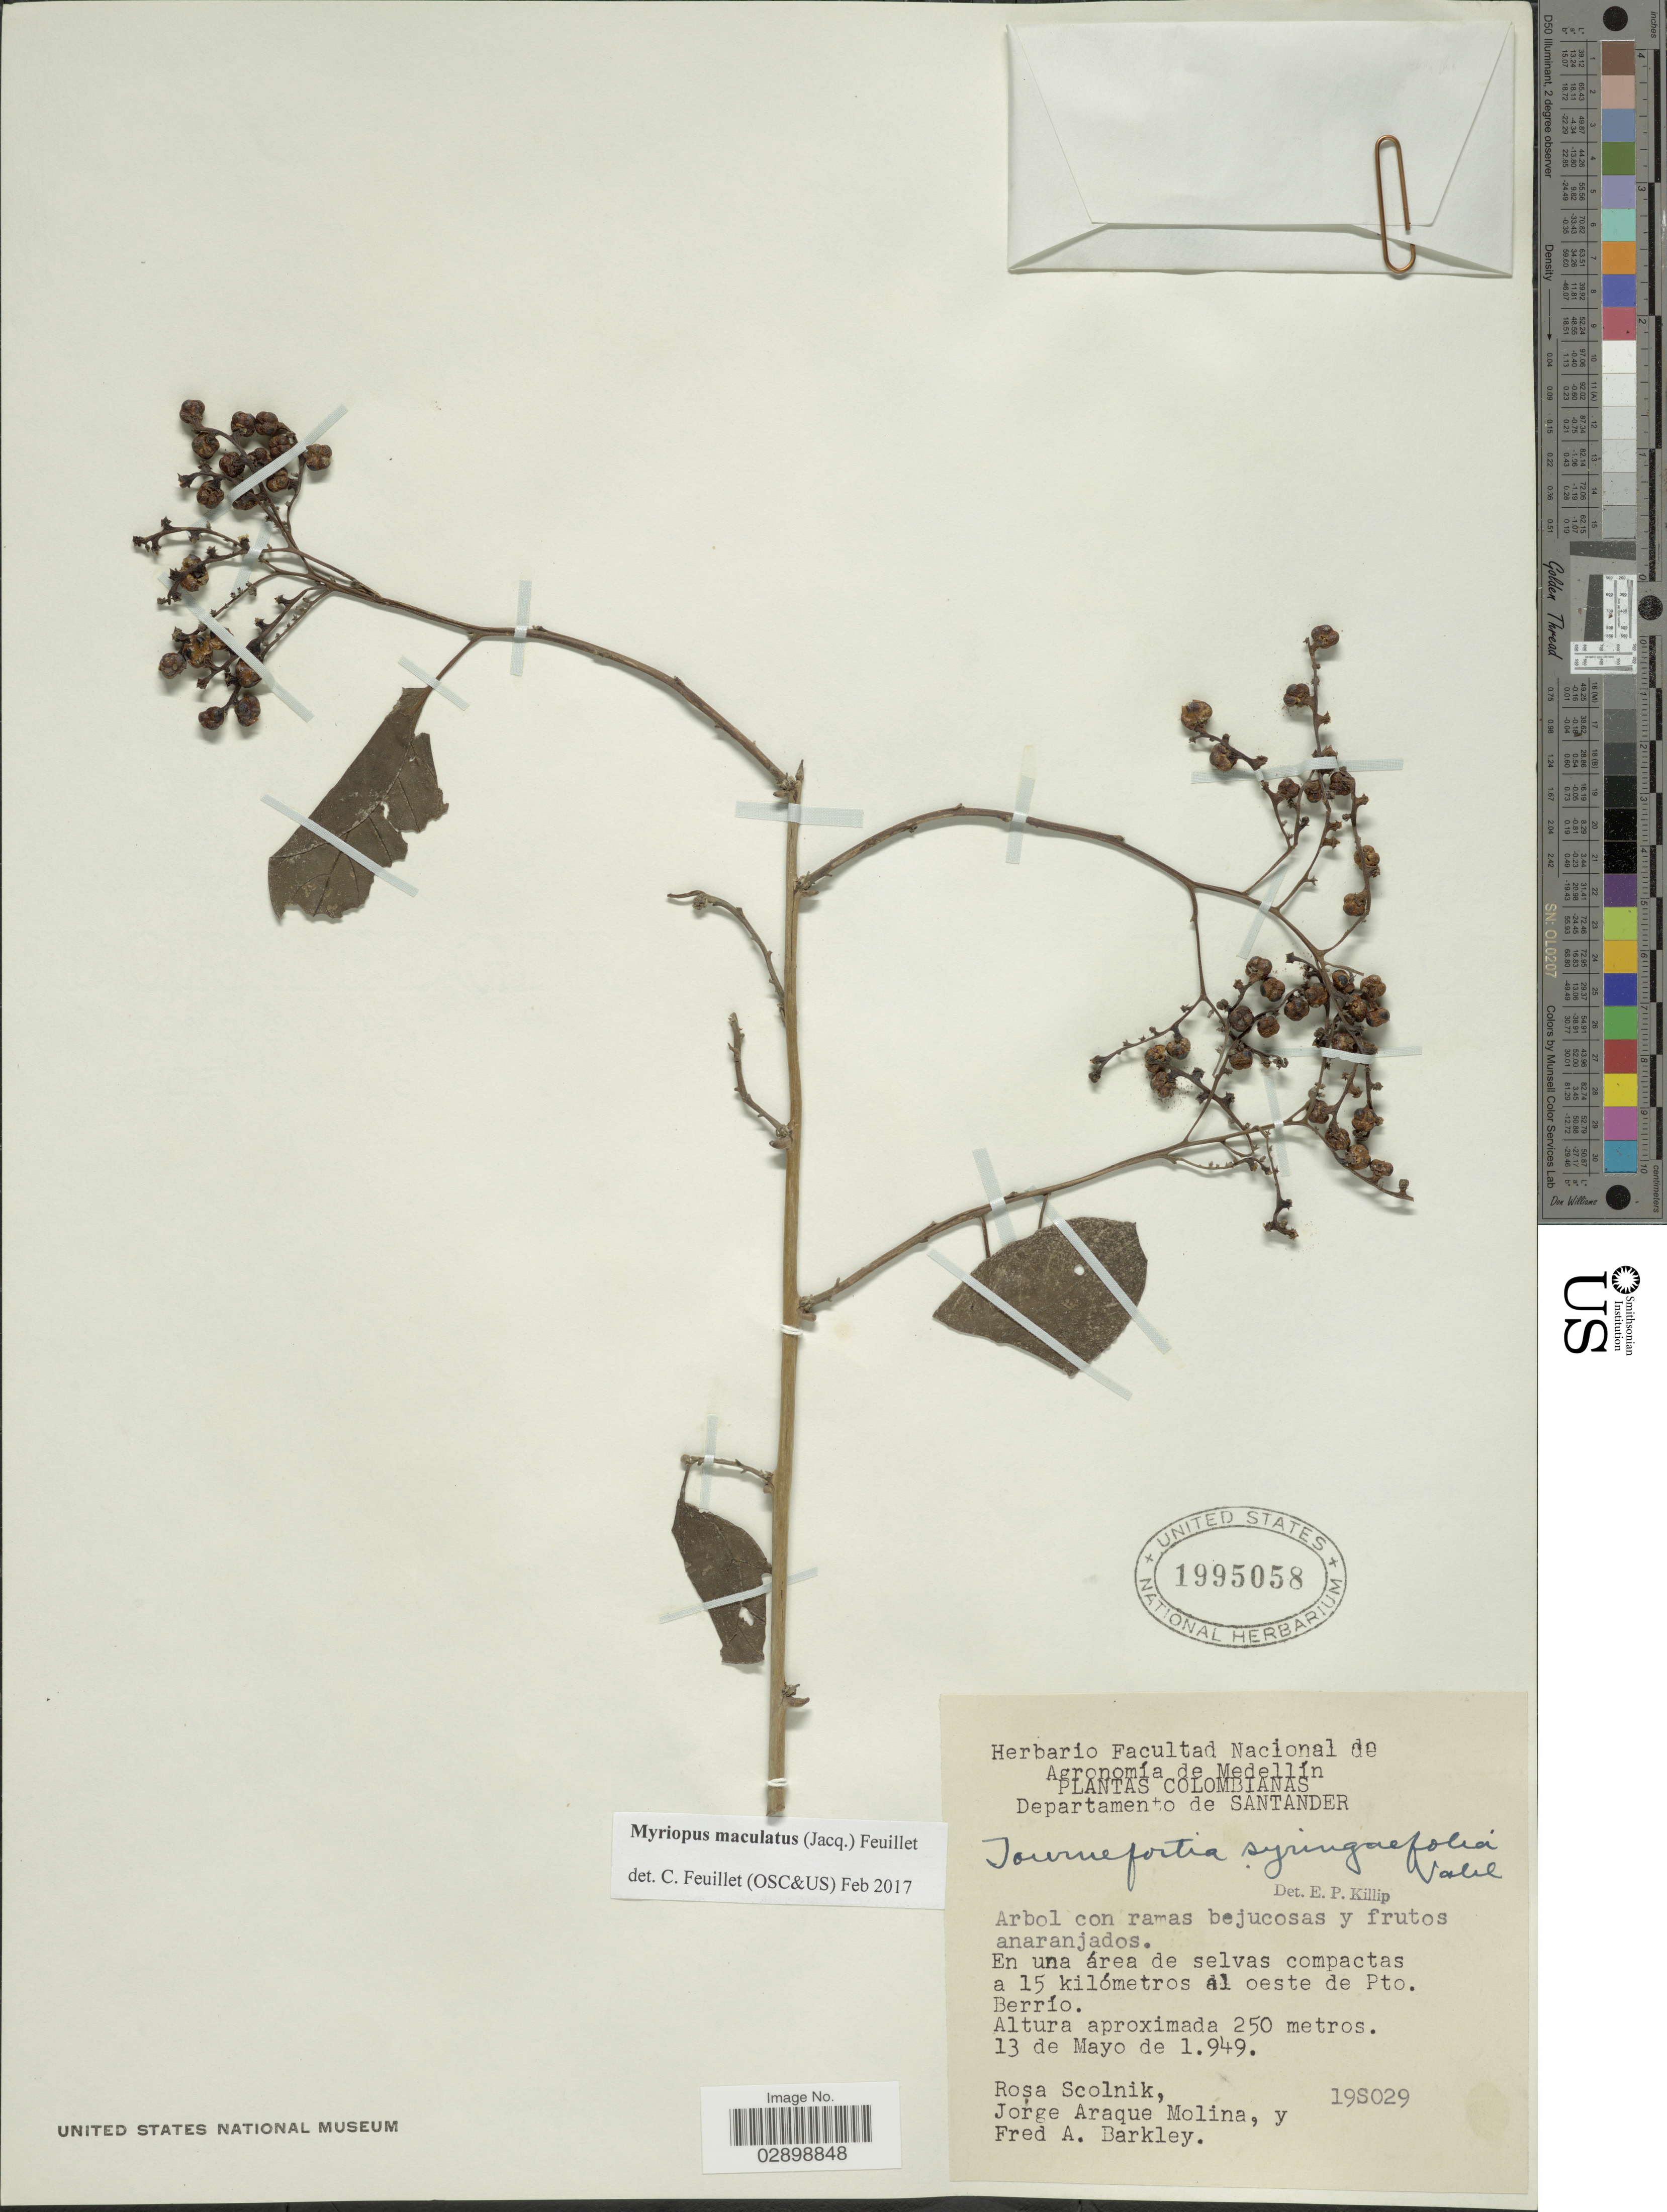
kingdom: Plantae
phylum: Tracheophyta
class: Magnoliopsida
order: Boraginales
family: Heliotropiaceae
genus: Myriopus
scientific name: Myriopus maculatus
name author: (Jacq.) Feuillet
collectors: R. Scolnik, J. Araque Molina & F. A. Barkley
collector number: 19S029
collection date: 1949-05-13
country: Colombia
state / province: Santander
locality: Departamento de Santander. En una área de selvas compactas a 15 kilómetros al oeste de Pto. Berrío.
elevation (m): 250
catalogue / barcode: US 1995058